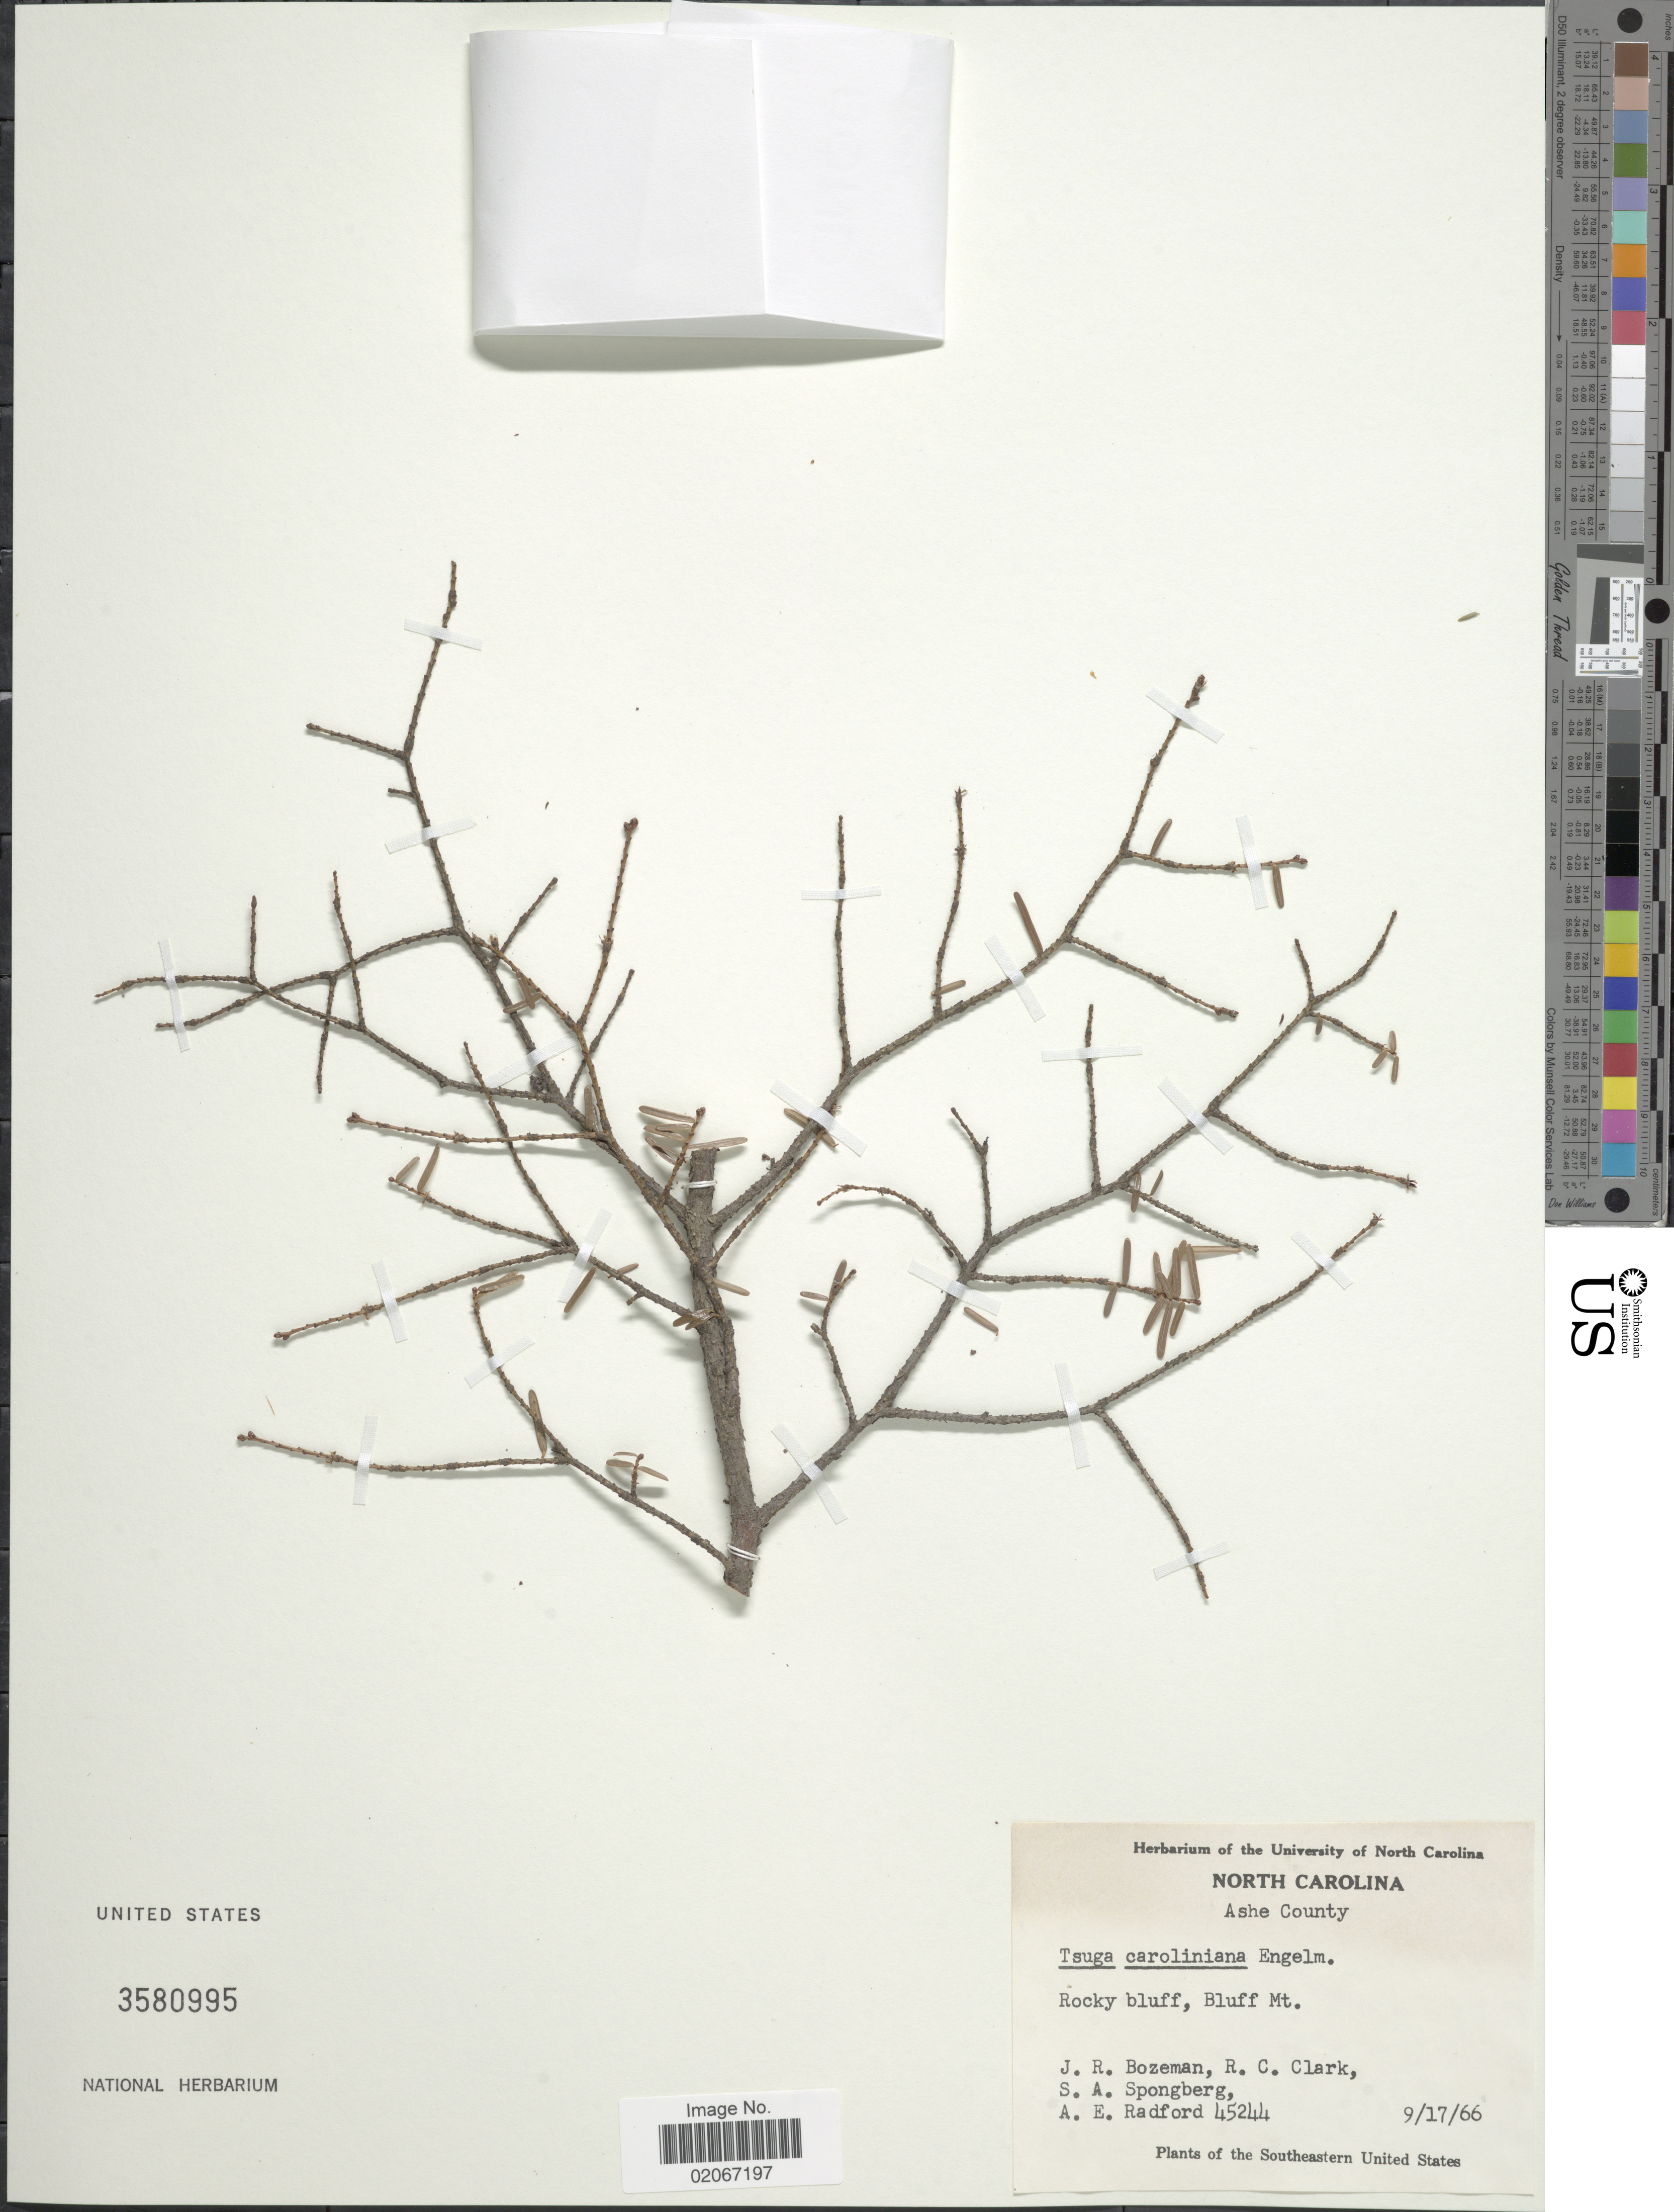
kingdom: Plantae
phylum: Tracheophyta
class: Pinopsida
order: Pinales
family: Pinaceae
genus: Tsuga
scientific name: Tsuga caroliniana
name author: Engelm.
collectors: J. R. Bozeman, R. C. Clark, S. A.Spongberg & A. E. Radford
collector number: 45244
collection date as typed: Transcribed d/m/y: 17/9/66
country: United States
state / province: North Carolina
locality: Ashe County, Rocky bluff, Bluff Mt.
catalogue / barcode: US 3580995